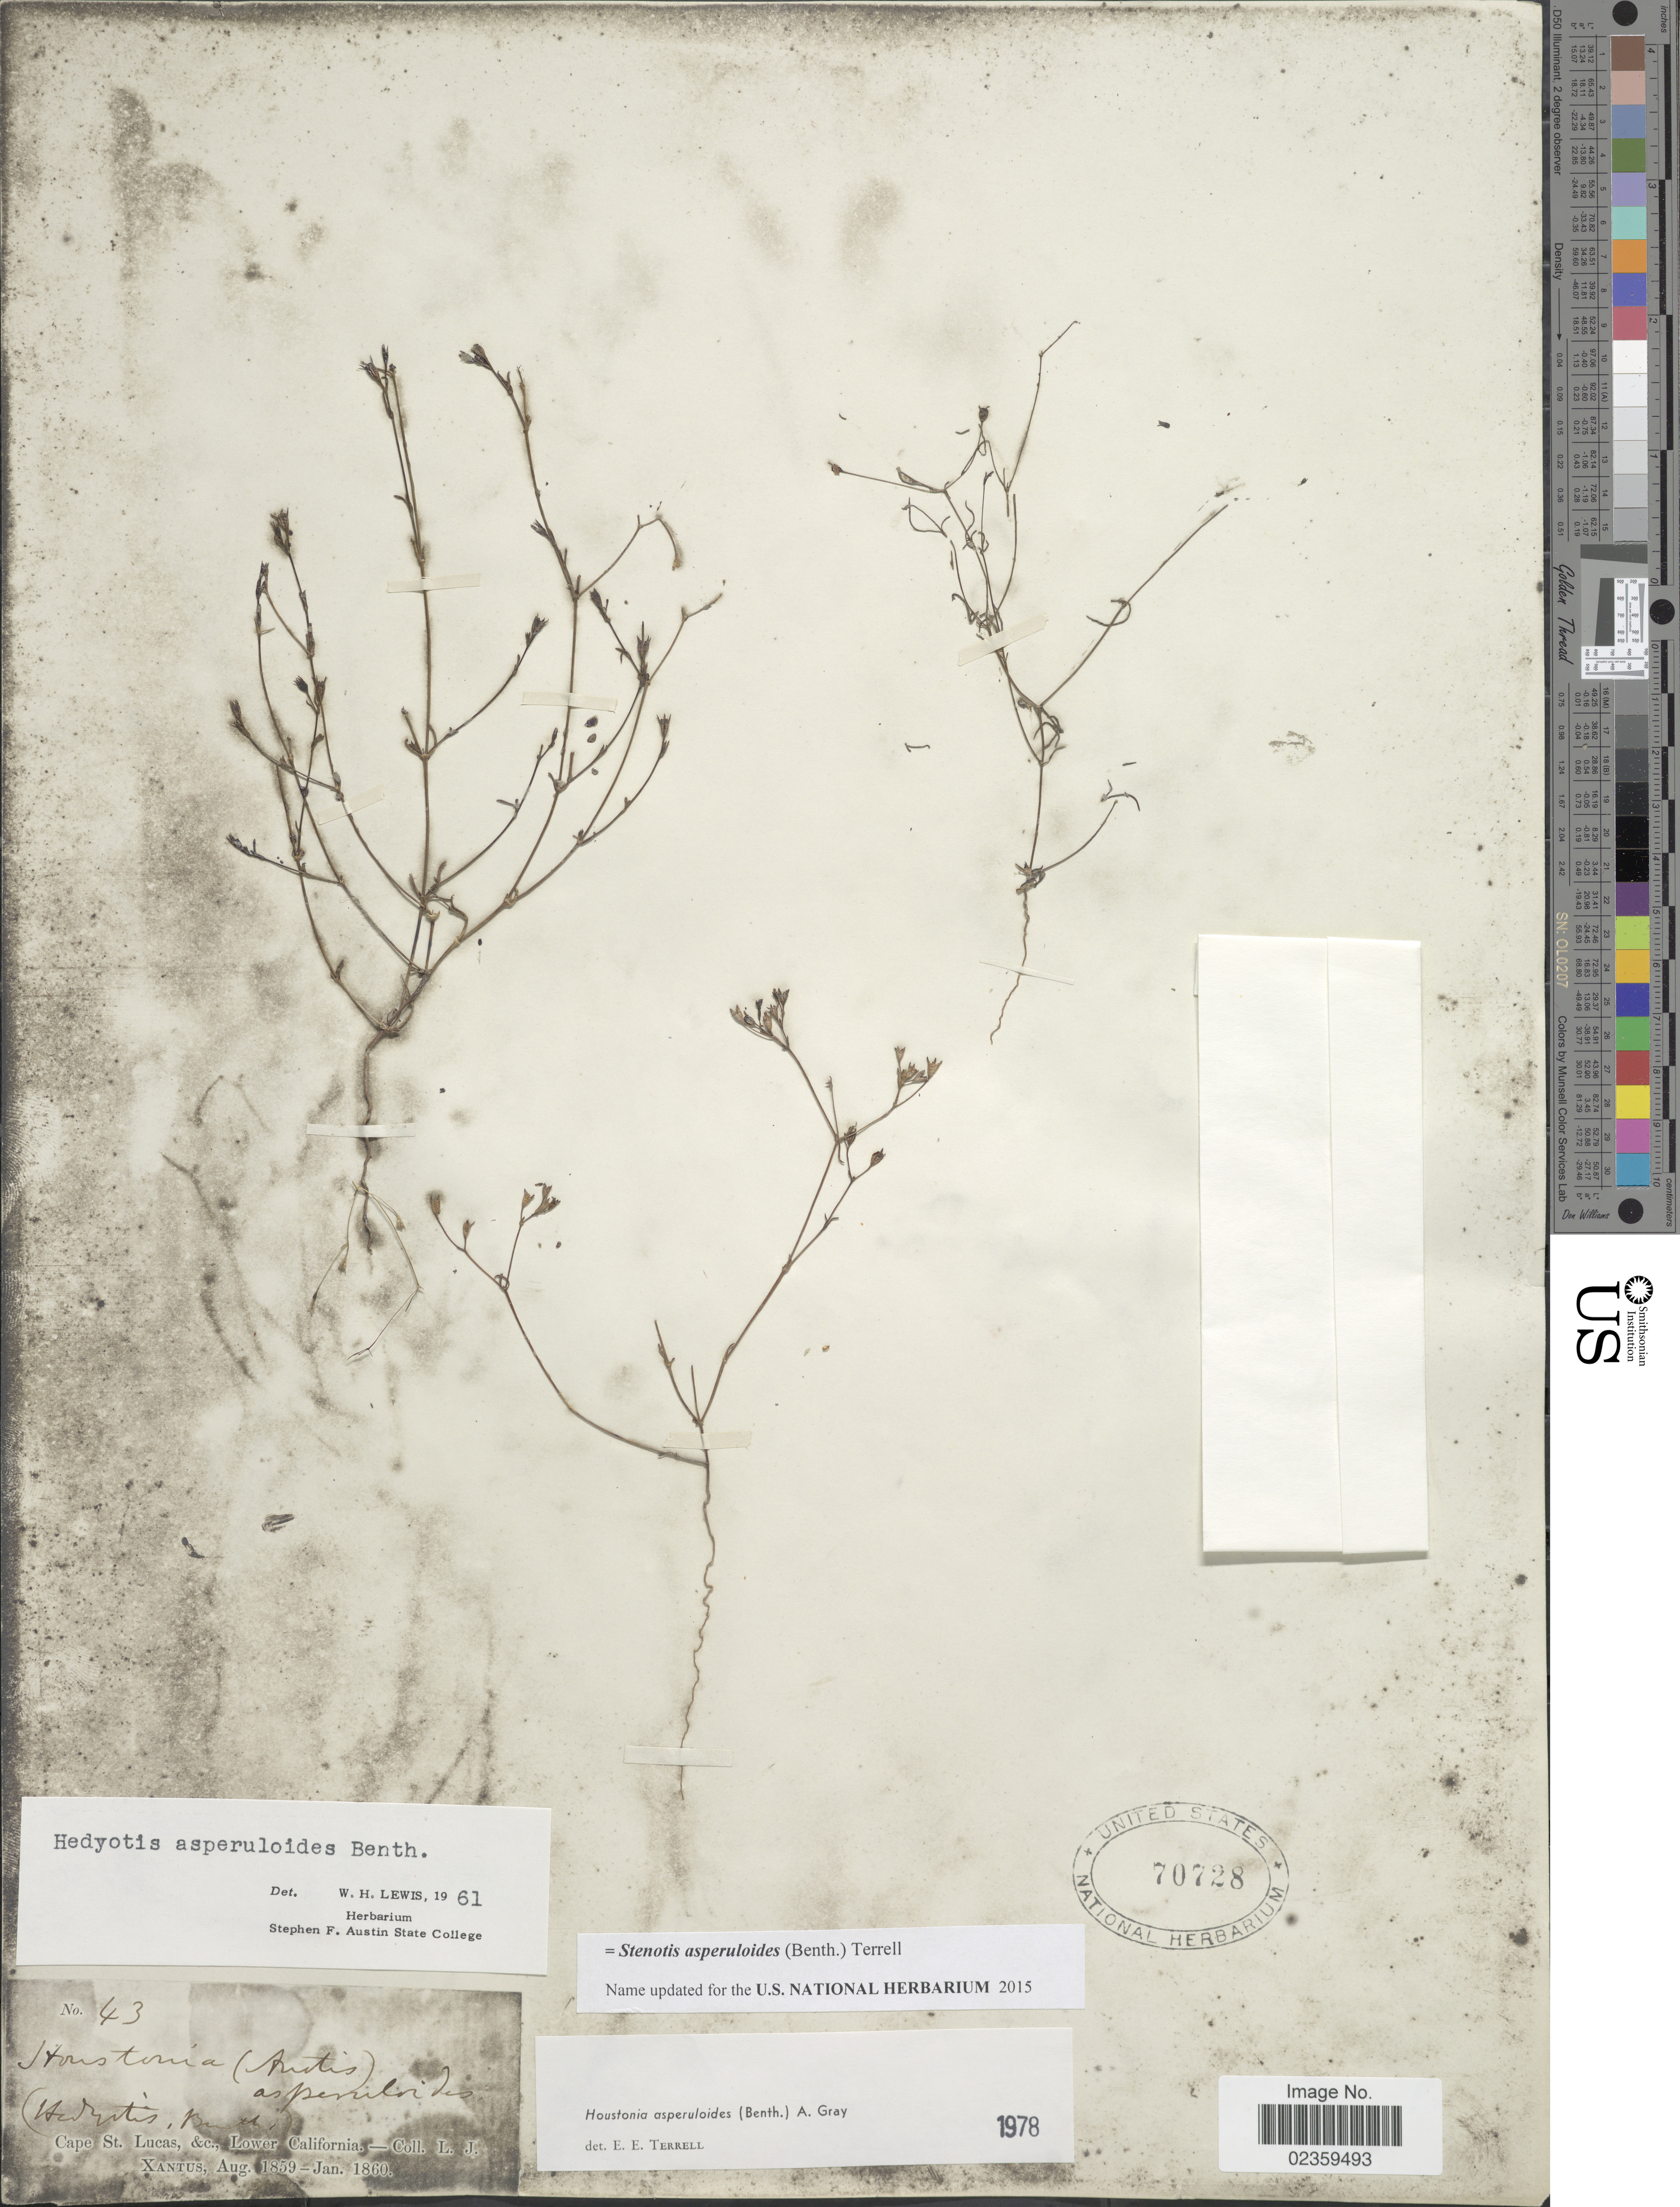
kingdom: Plantae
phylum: Tracheophyta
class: Magnoliopsida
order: Gentianales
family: Rubiaceae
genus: Stenotis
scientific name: Stenotis asperuloides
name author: (Benth.) Terrell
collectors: L. J. Xantus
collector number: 43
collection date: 1859-08/1860-01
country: Mexico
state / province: Baja California Sur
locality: Cape St. Lucas, &c., Lower California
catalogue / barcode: US 70728